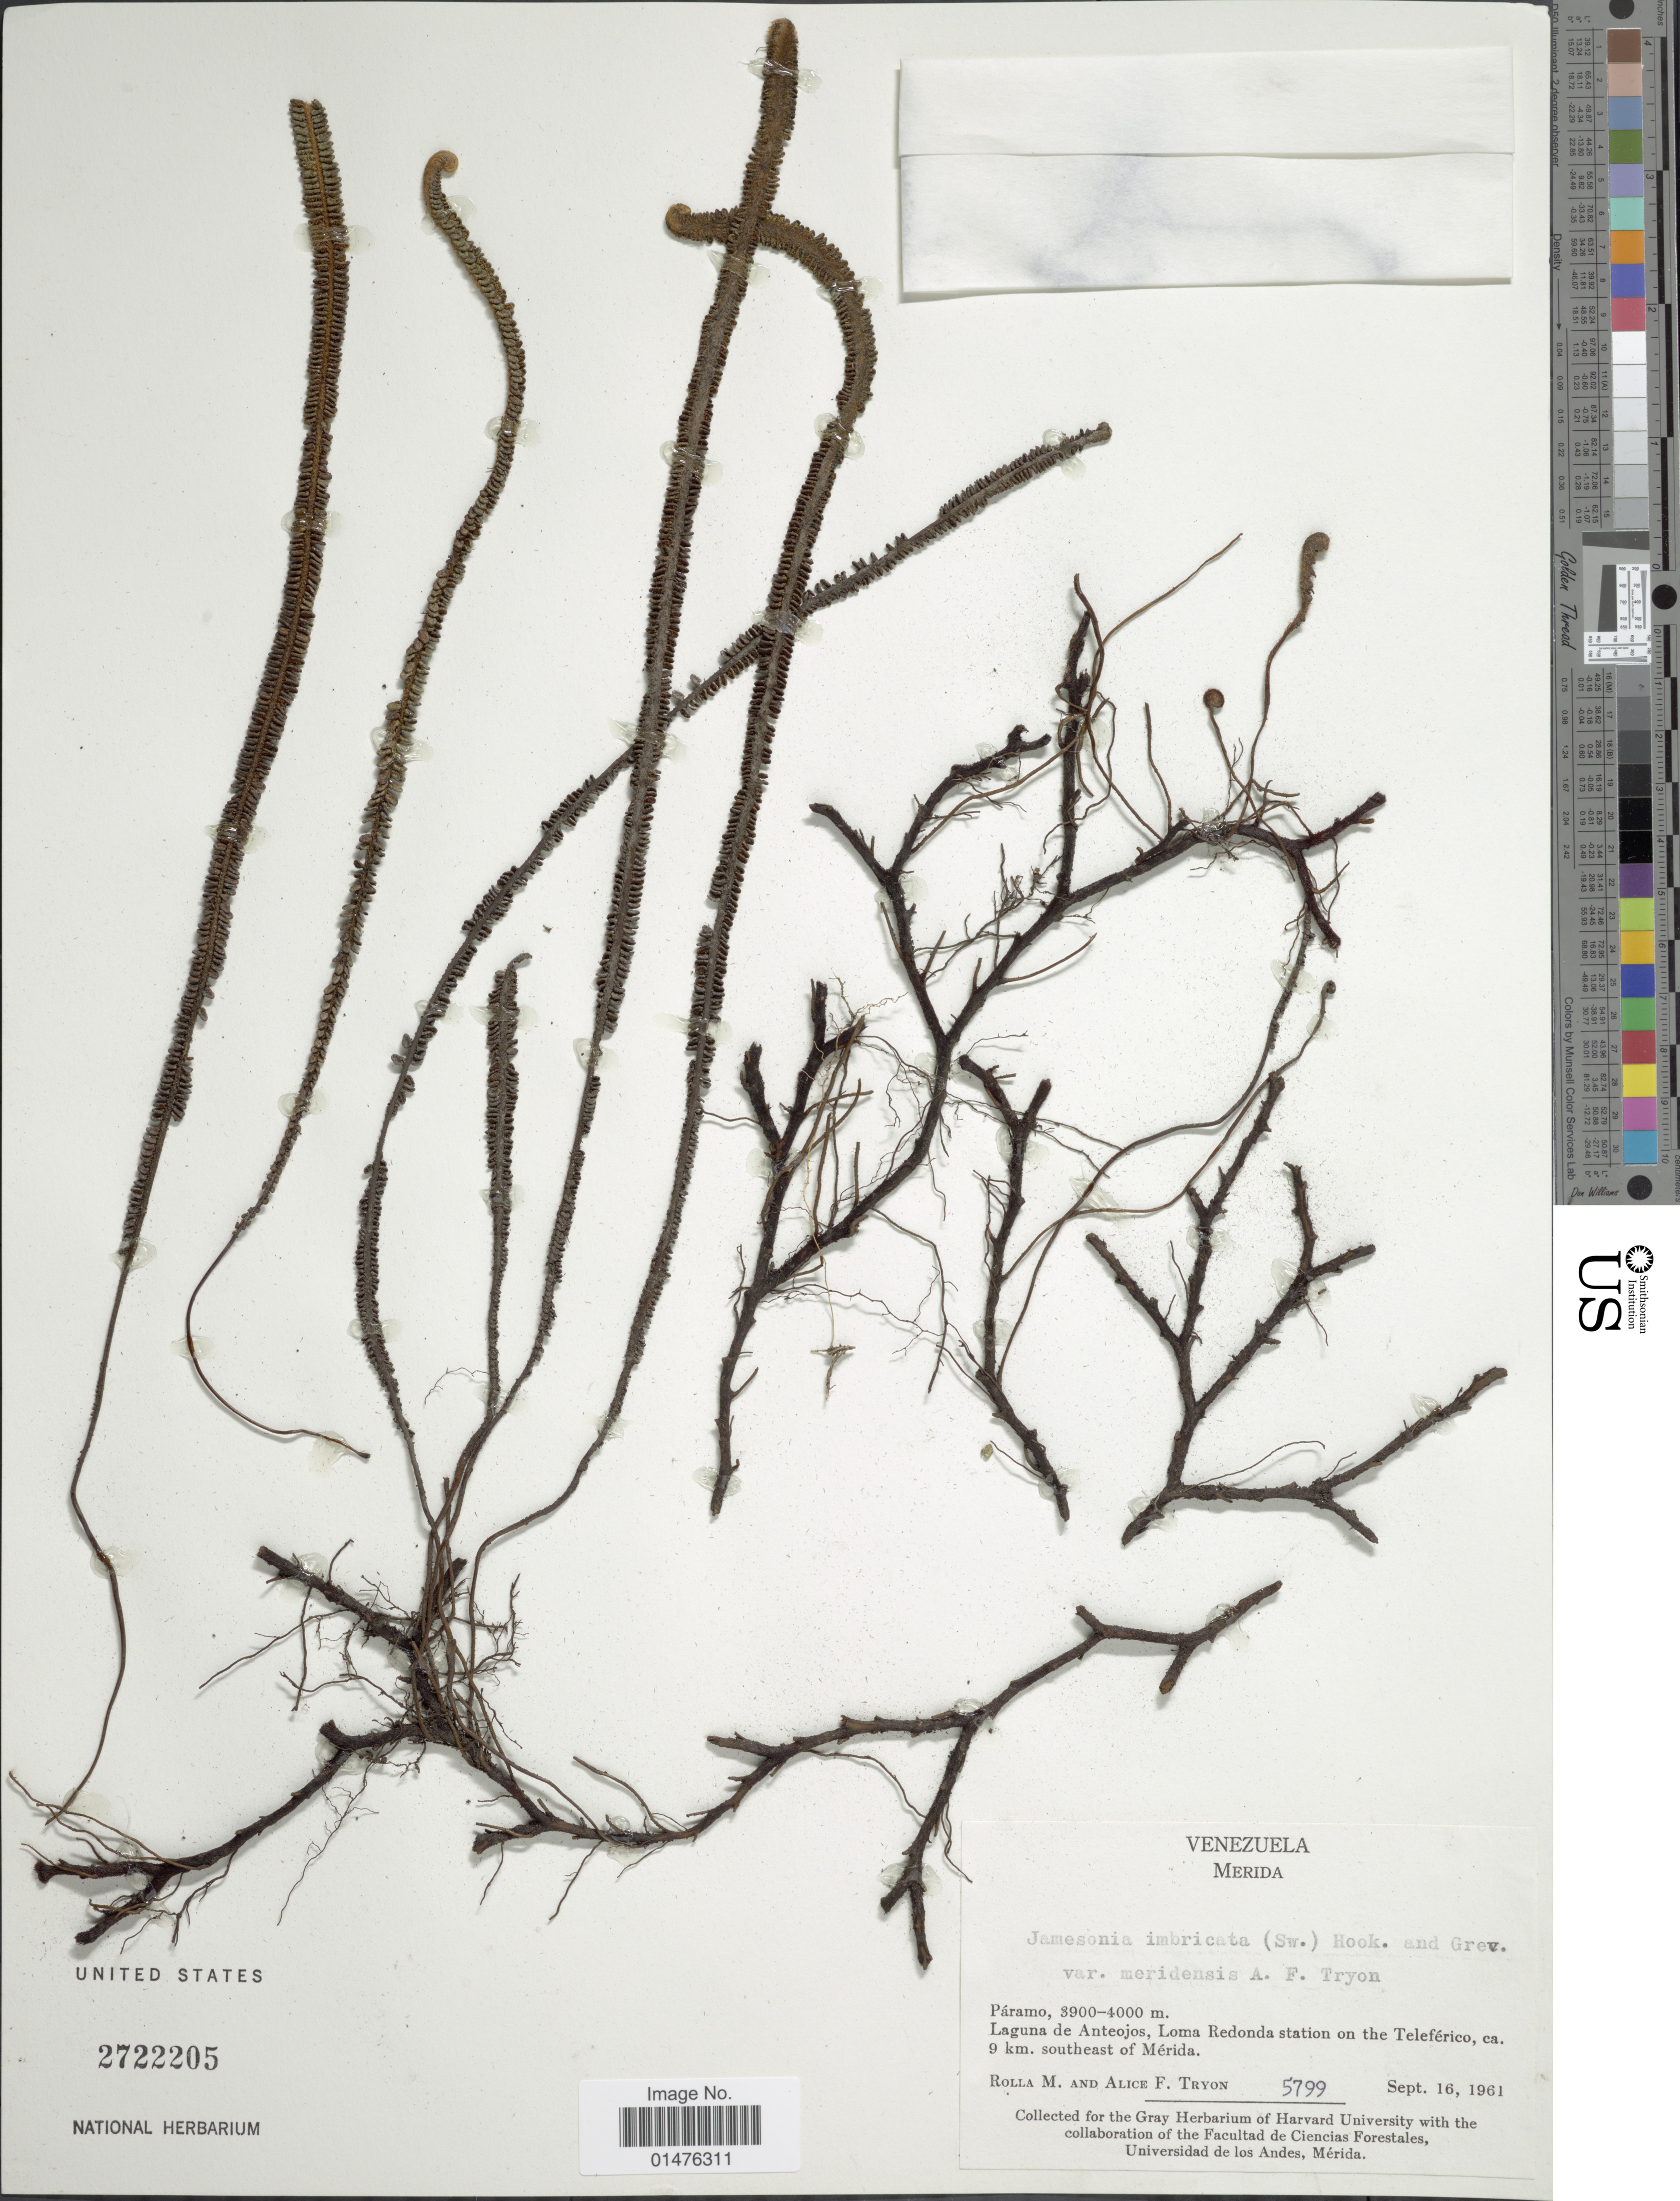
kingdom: Plantae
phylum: Tracheophyta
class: Polypodiopsida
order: Polypodiales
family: Pteridaceae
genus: Jamesonia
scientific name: Jamesonia imbricata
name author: (Sw.) Hook. & Grev.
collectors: R. M. Tryon & A. F. Tryon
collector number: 5799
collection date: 1961-09-16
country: Venezuela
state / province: Mérida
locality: Páramo, Laguna de Anteojos, Loma Redonda station on the Teleférico, ca 9 km. southeast of Méirda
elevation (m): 3900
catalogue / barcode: US 2722205